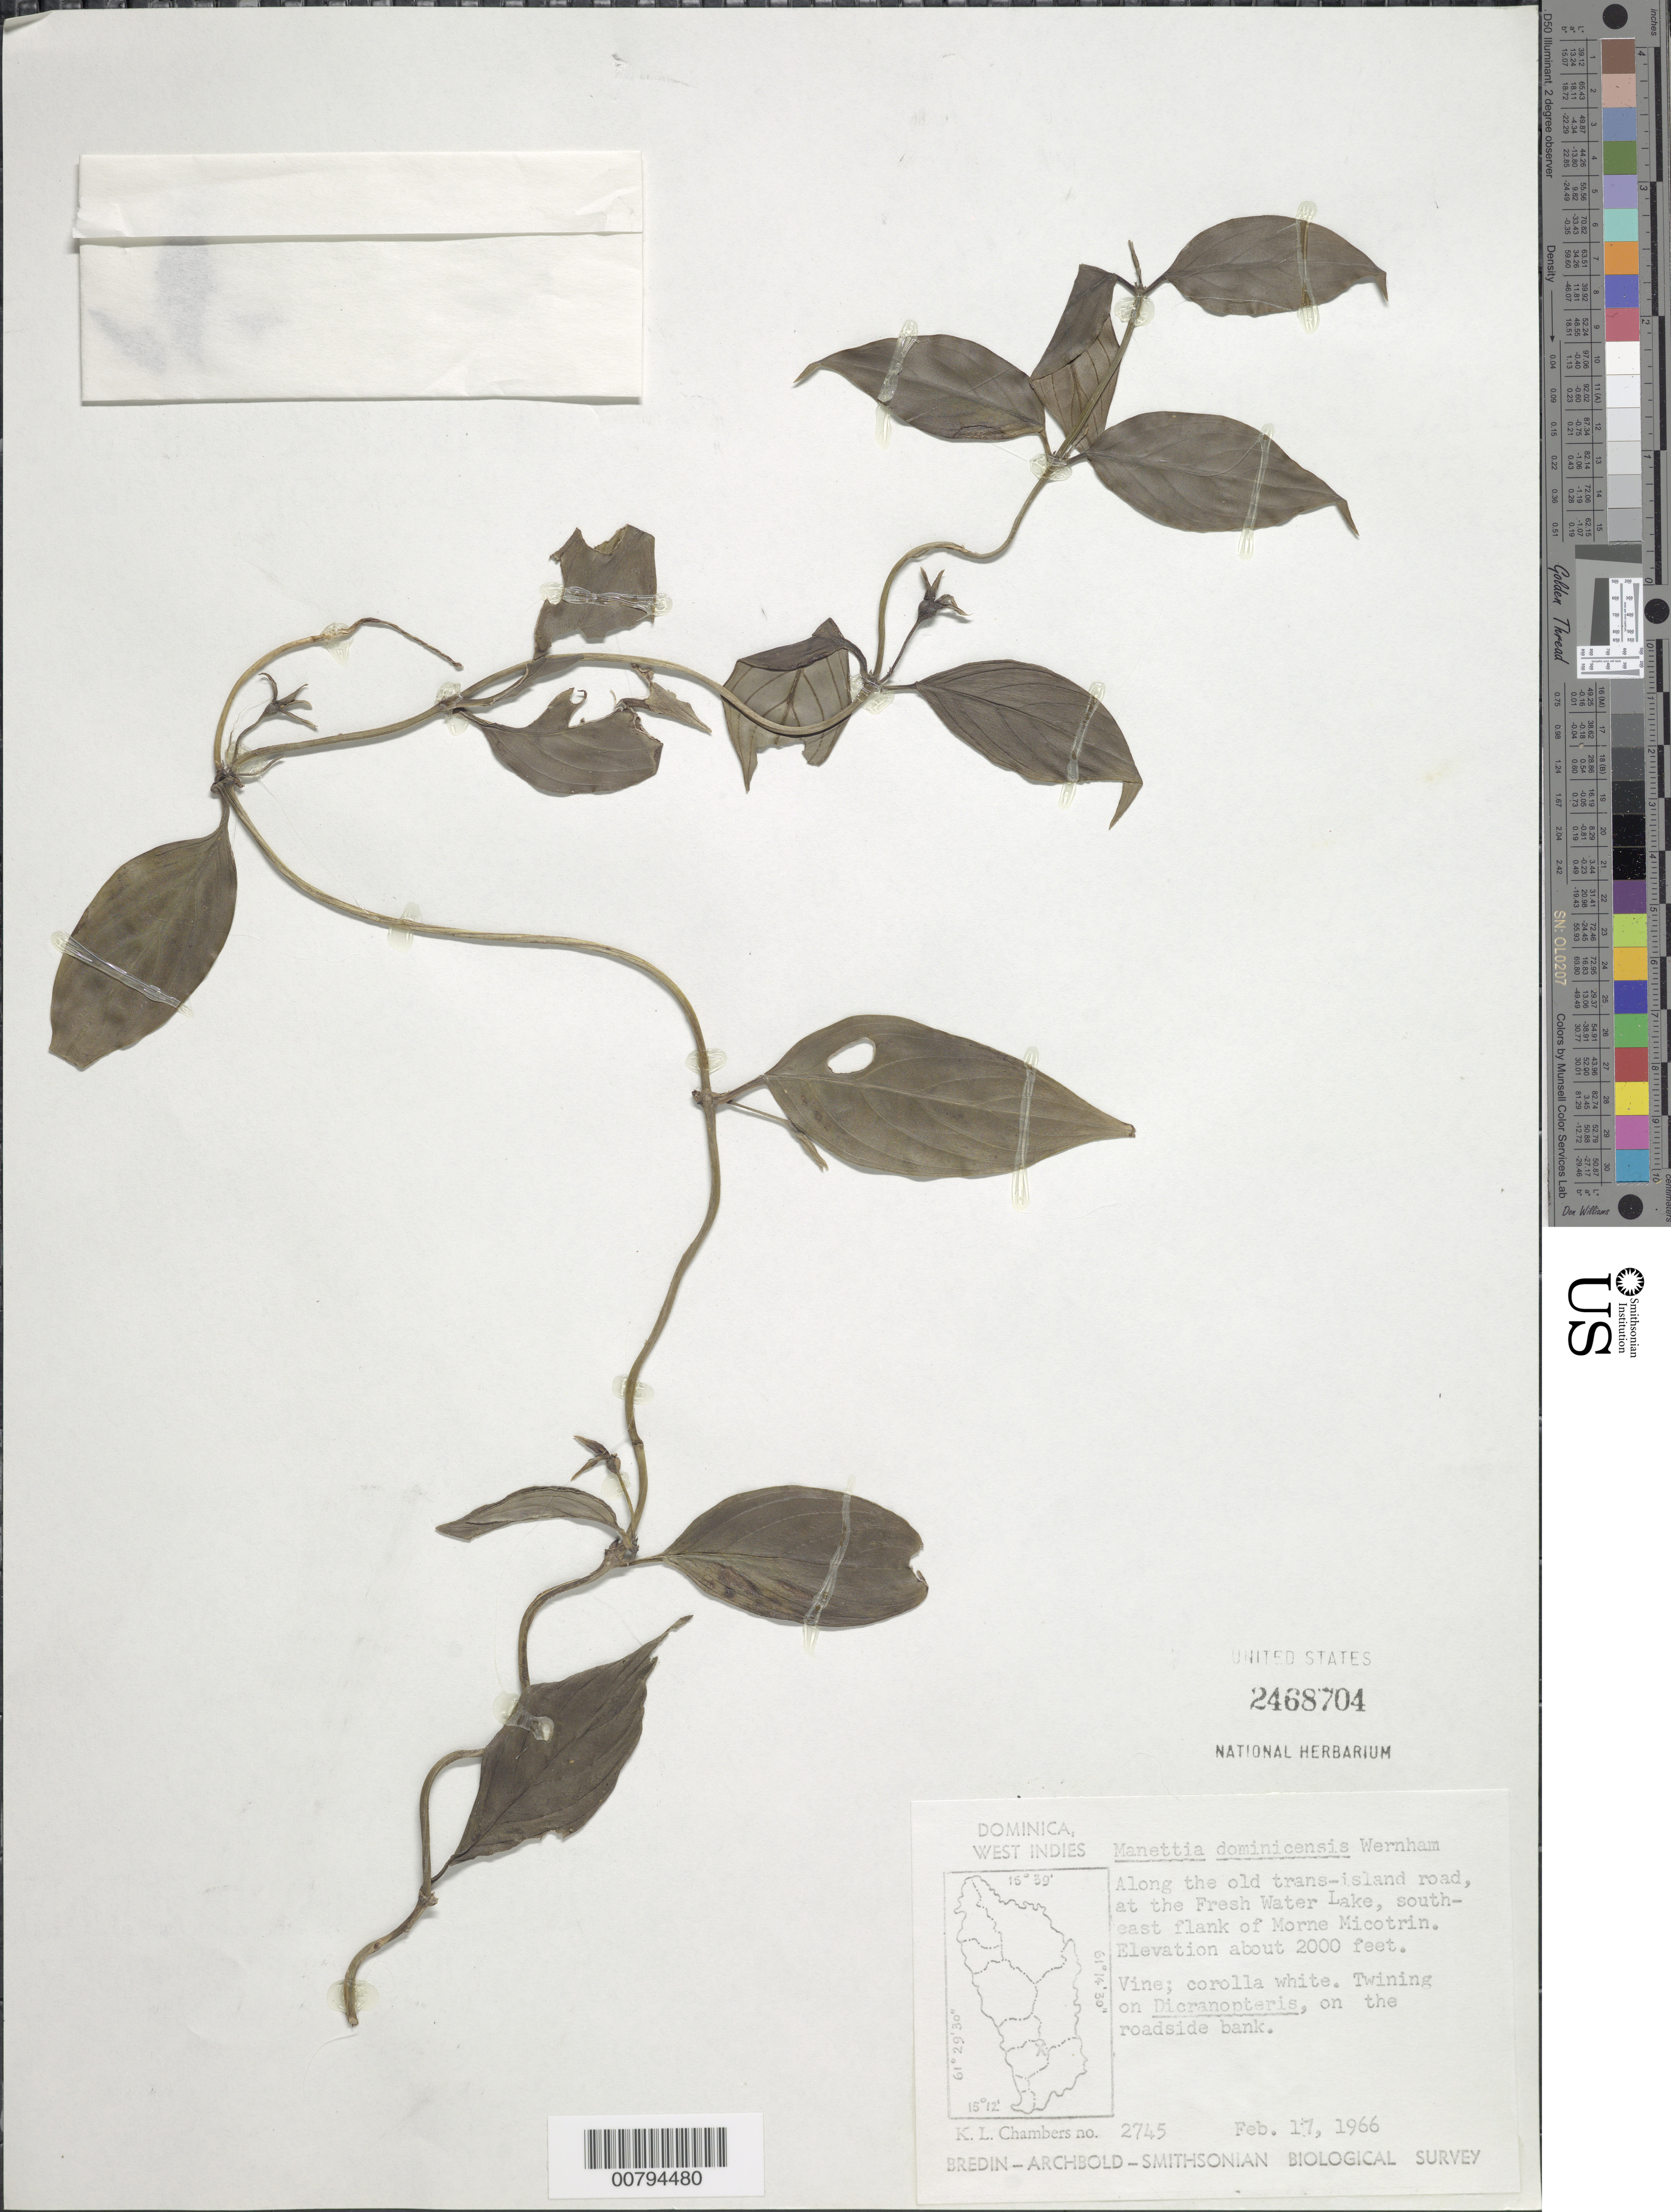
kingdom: Plantae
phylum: Tracheophyta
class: Magnoliopsida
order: Gentianales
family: Rubiaceae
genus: Manettia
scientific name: Manettia dominicensis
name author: Wernham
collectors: K. L. Chambers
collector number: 2745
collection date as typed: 17 Feb 1966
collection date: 1966-02-17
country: Dominica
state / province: St. George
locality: Along the old trans-island road, at Fresh Water Lake, southeasdt flank of Morne Micotrin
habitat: Twining on Dicranopteris, on roadside bank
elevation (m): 610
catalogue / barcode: US 2468704